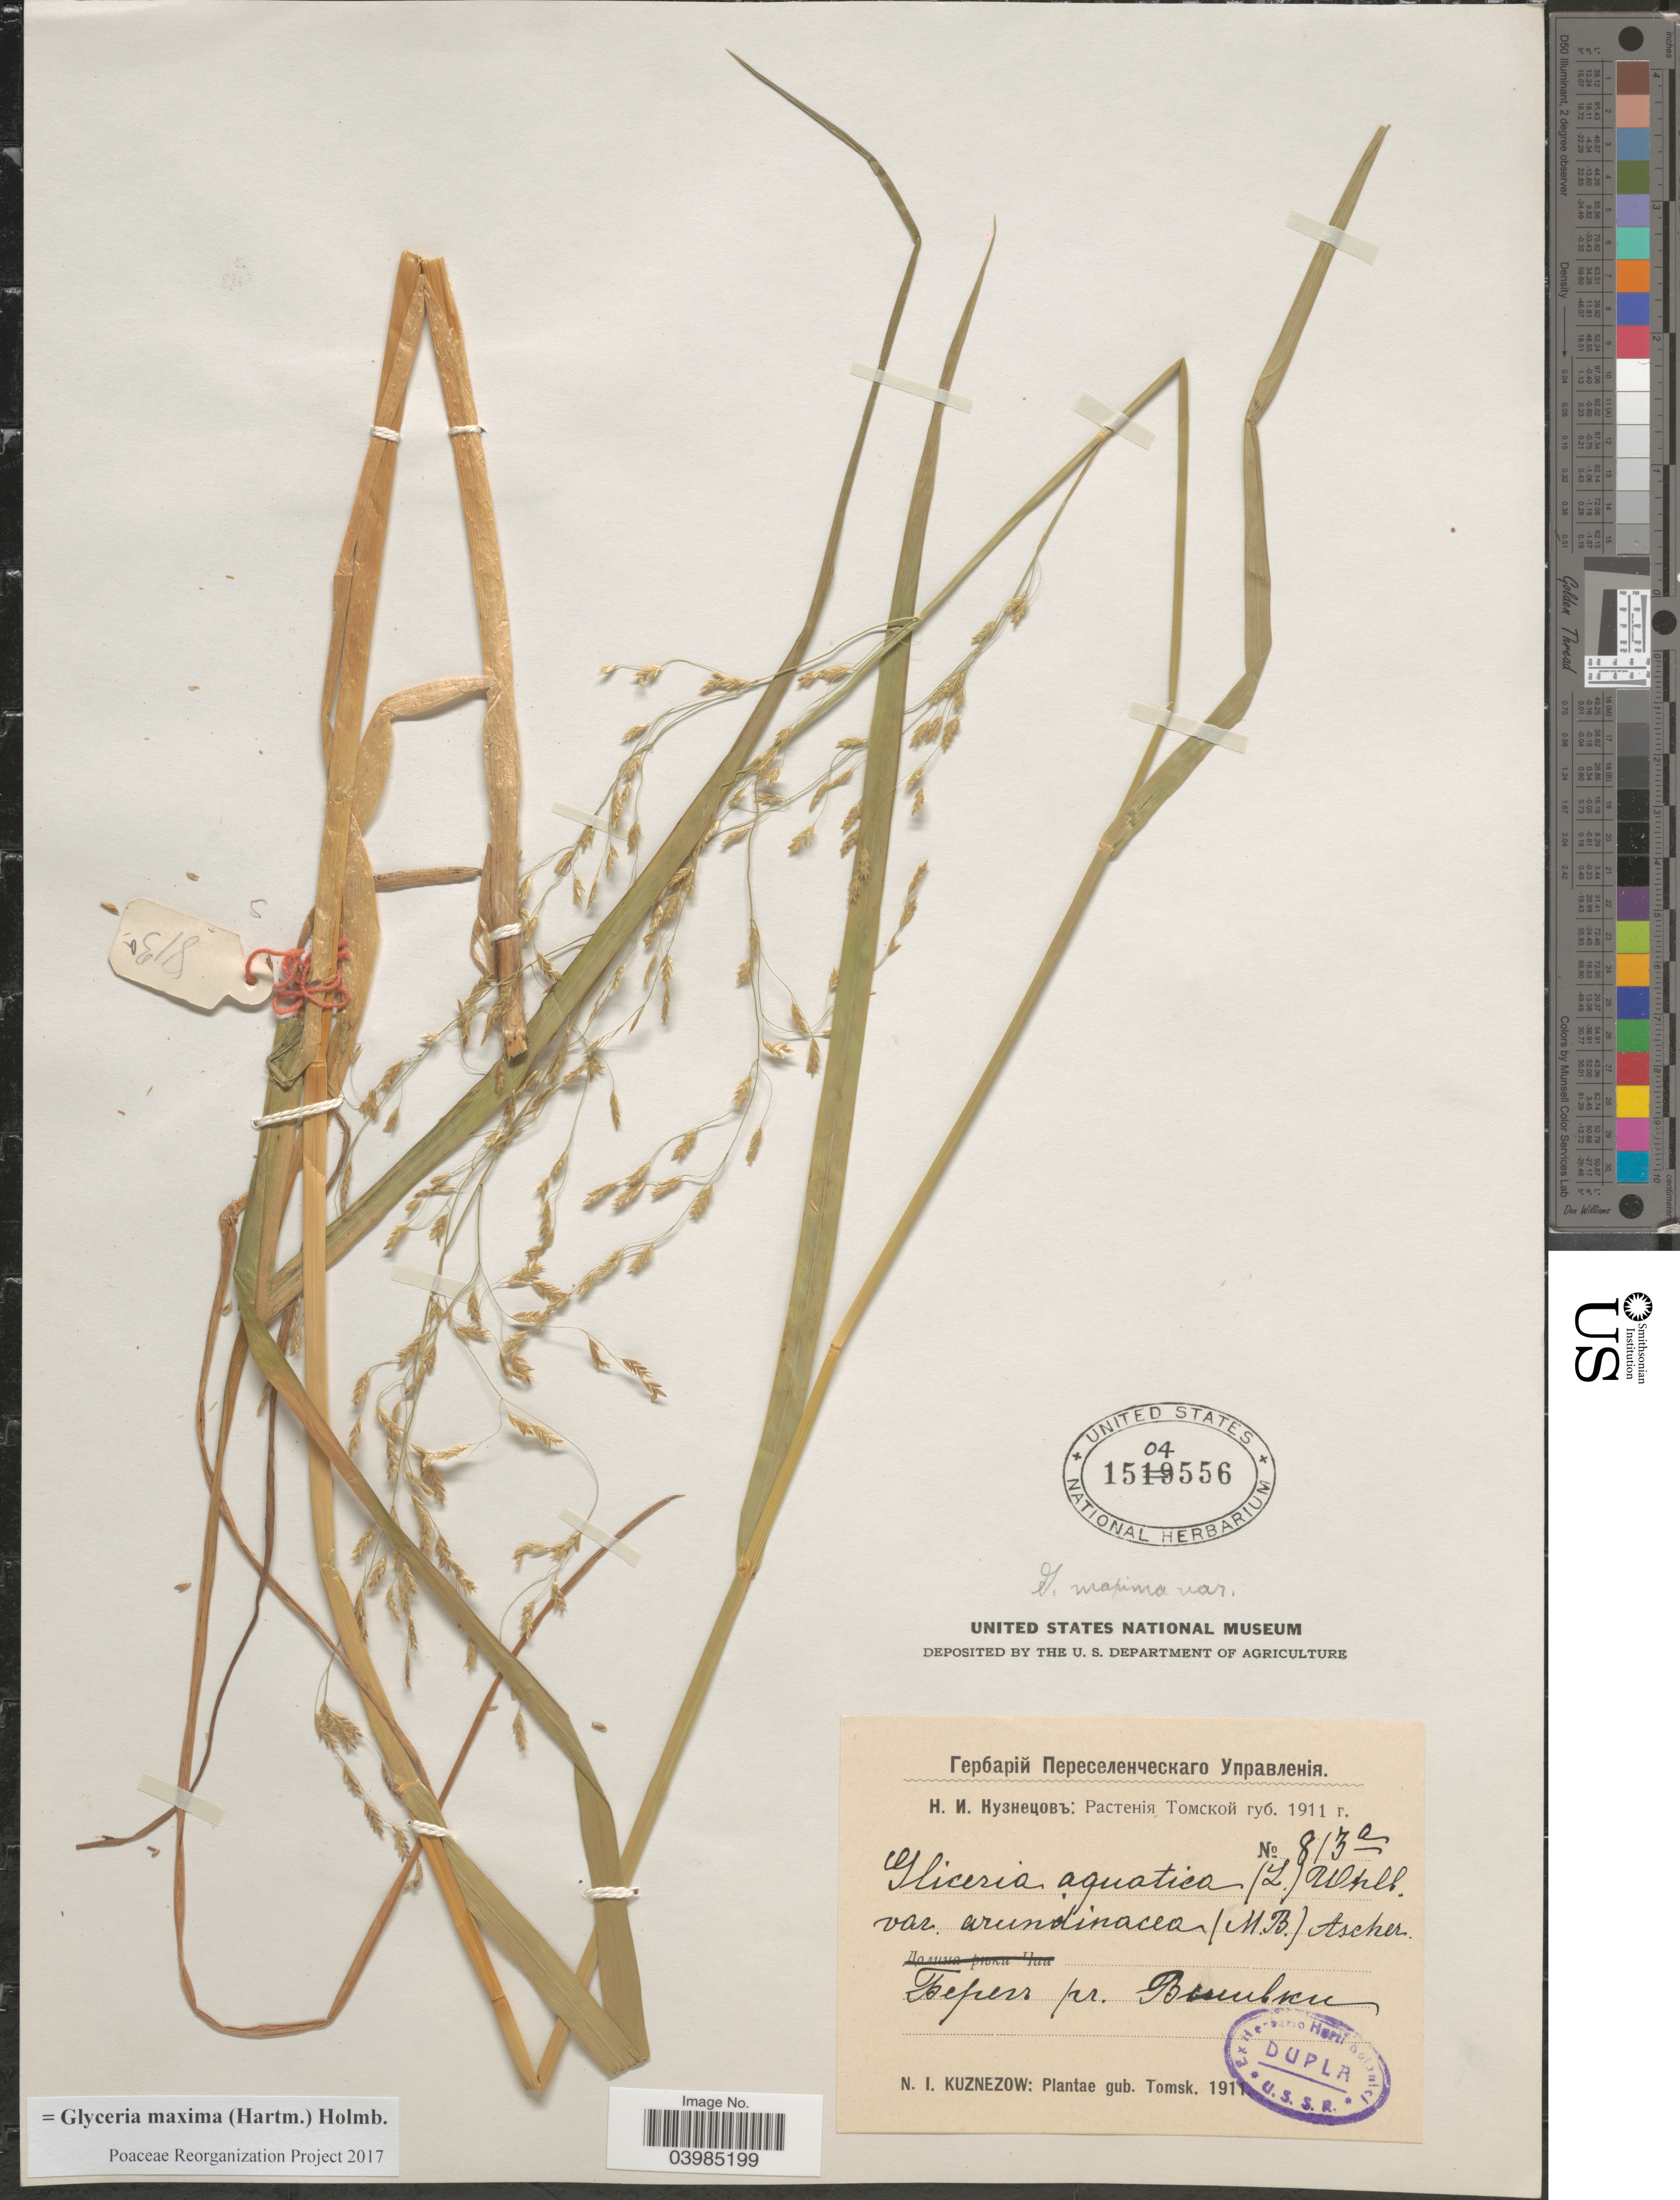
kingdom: Plantae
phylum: Tracheophyta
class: Liliopsida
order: Poales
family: Poaceae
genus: Glyceria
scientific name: Glyceria maxima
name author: (Hartm.) Holmb.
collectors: N. Kuznetsov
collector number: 813a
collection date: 1911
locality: Fepers pr. Bumbru. [interpreted]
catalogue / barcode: US 1504556